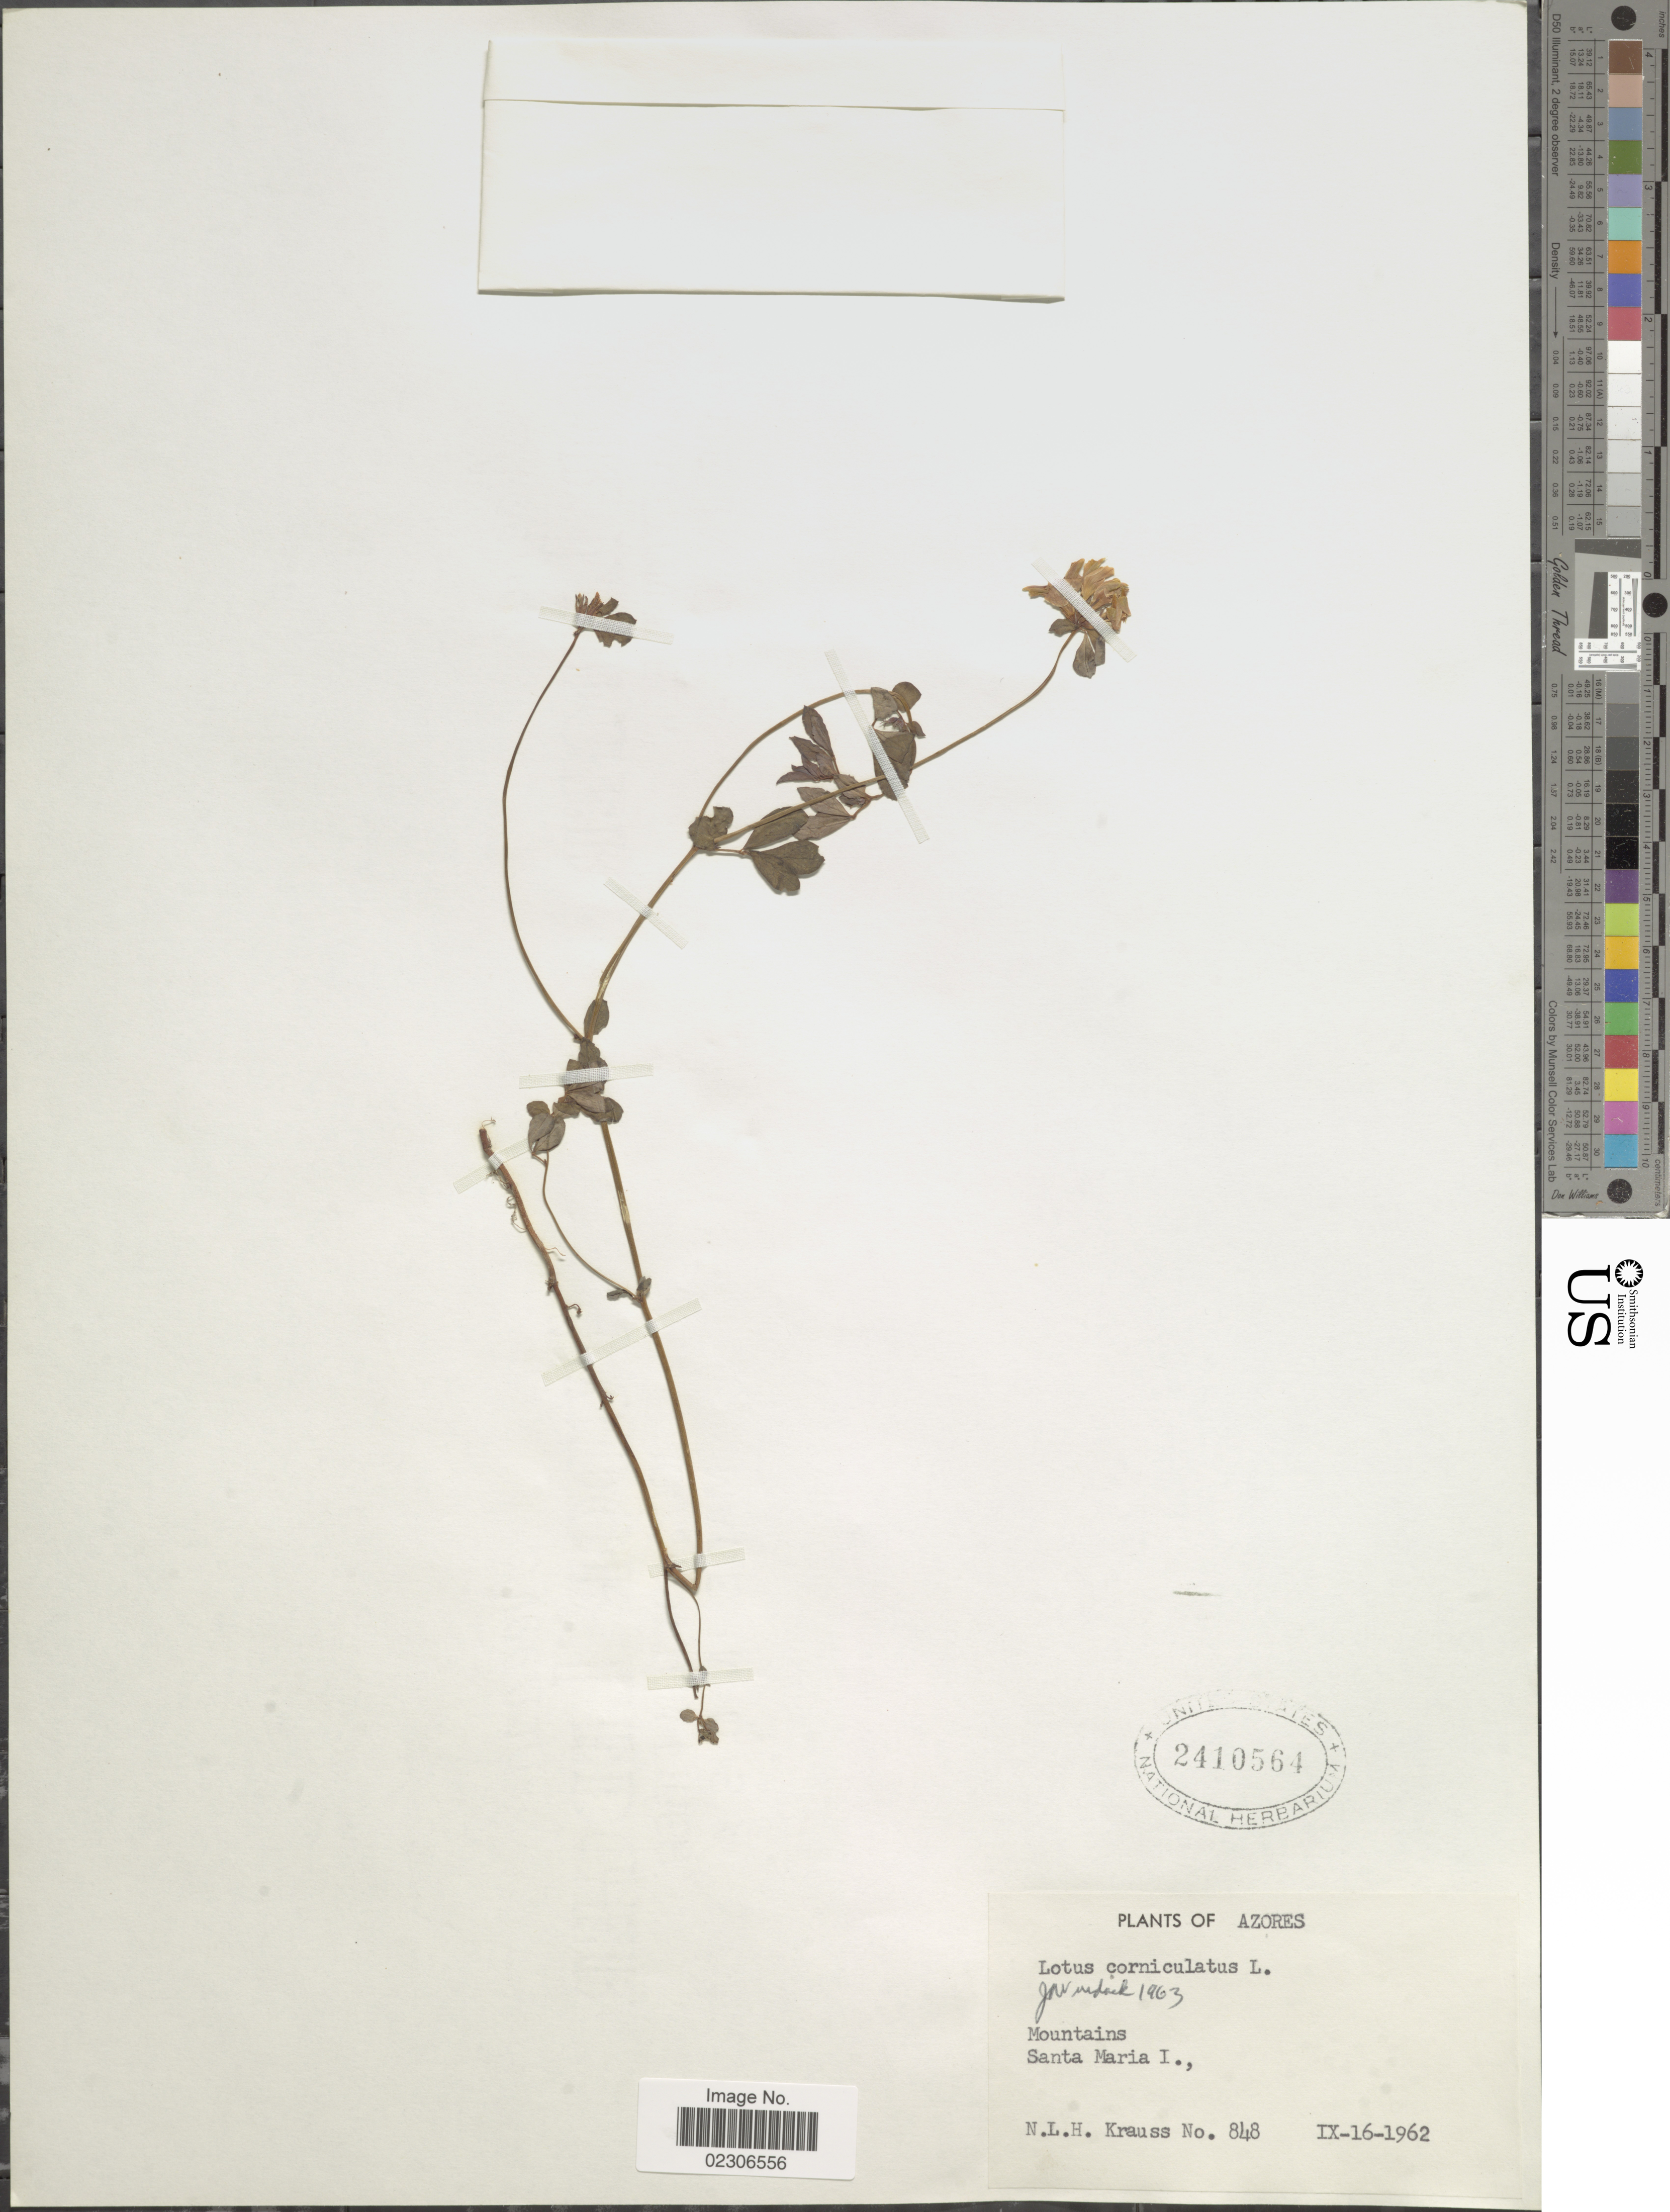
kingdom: Plantae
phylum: Tracheophyta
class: Magnoliopsida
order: Fabales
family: Fabaceae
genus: Lotus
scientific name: Lotus corniculatus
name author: L.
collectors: N. Krauss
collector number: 848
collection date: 1962-09-16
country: Portugal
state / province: Azores (Aut. Reg.)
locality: Mountains. Santa Maria I.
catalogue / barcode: US 2410564